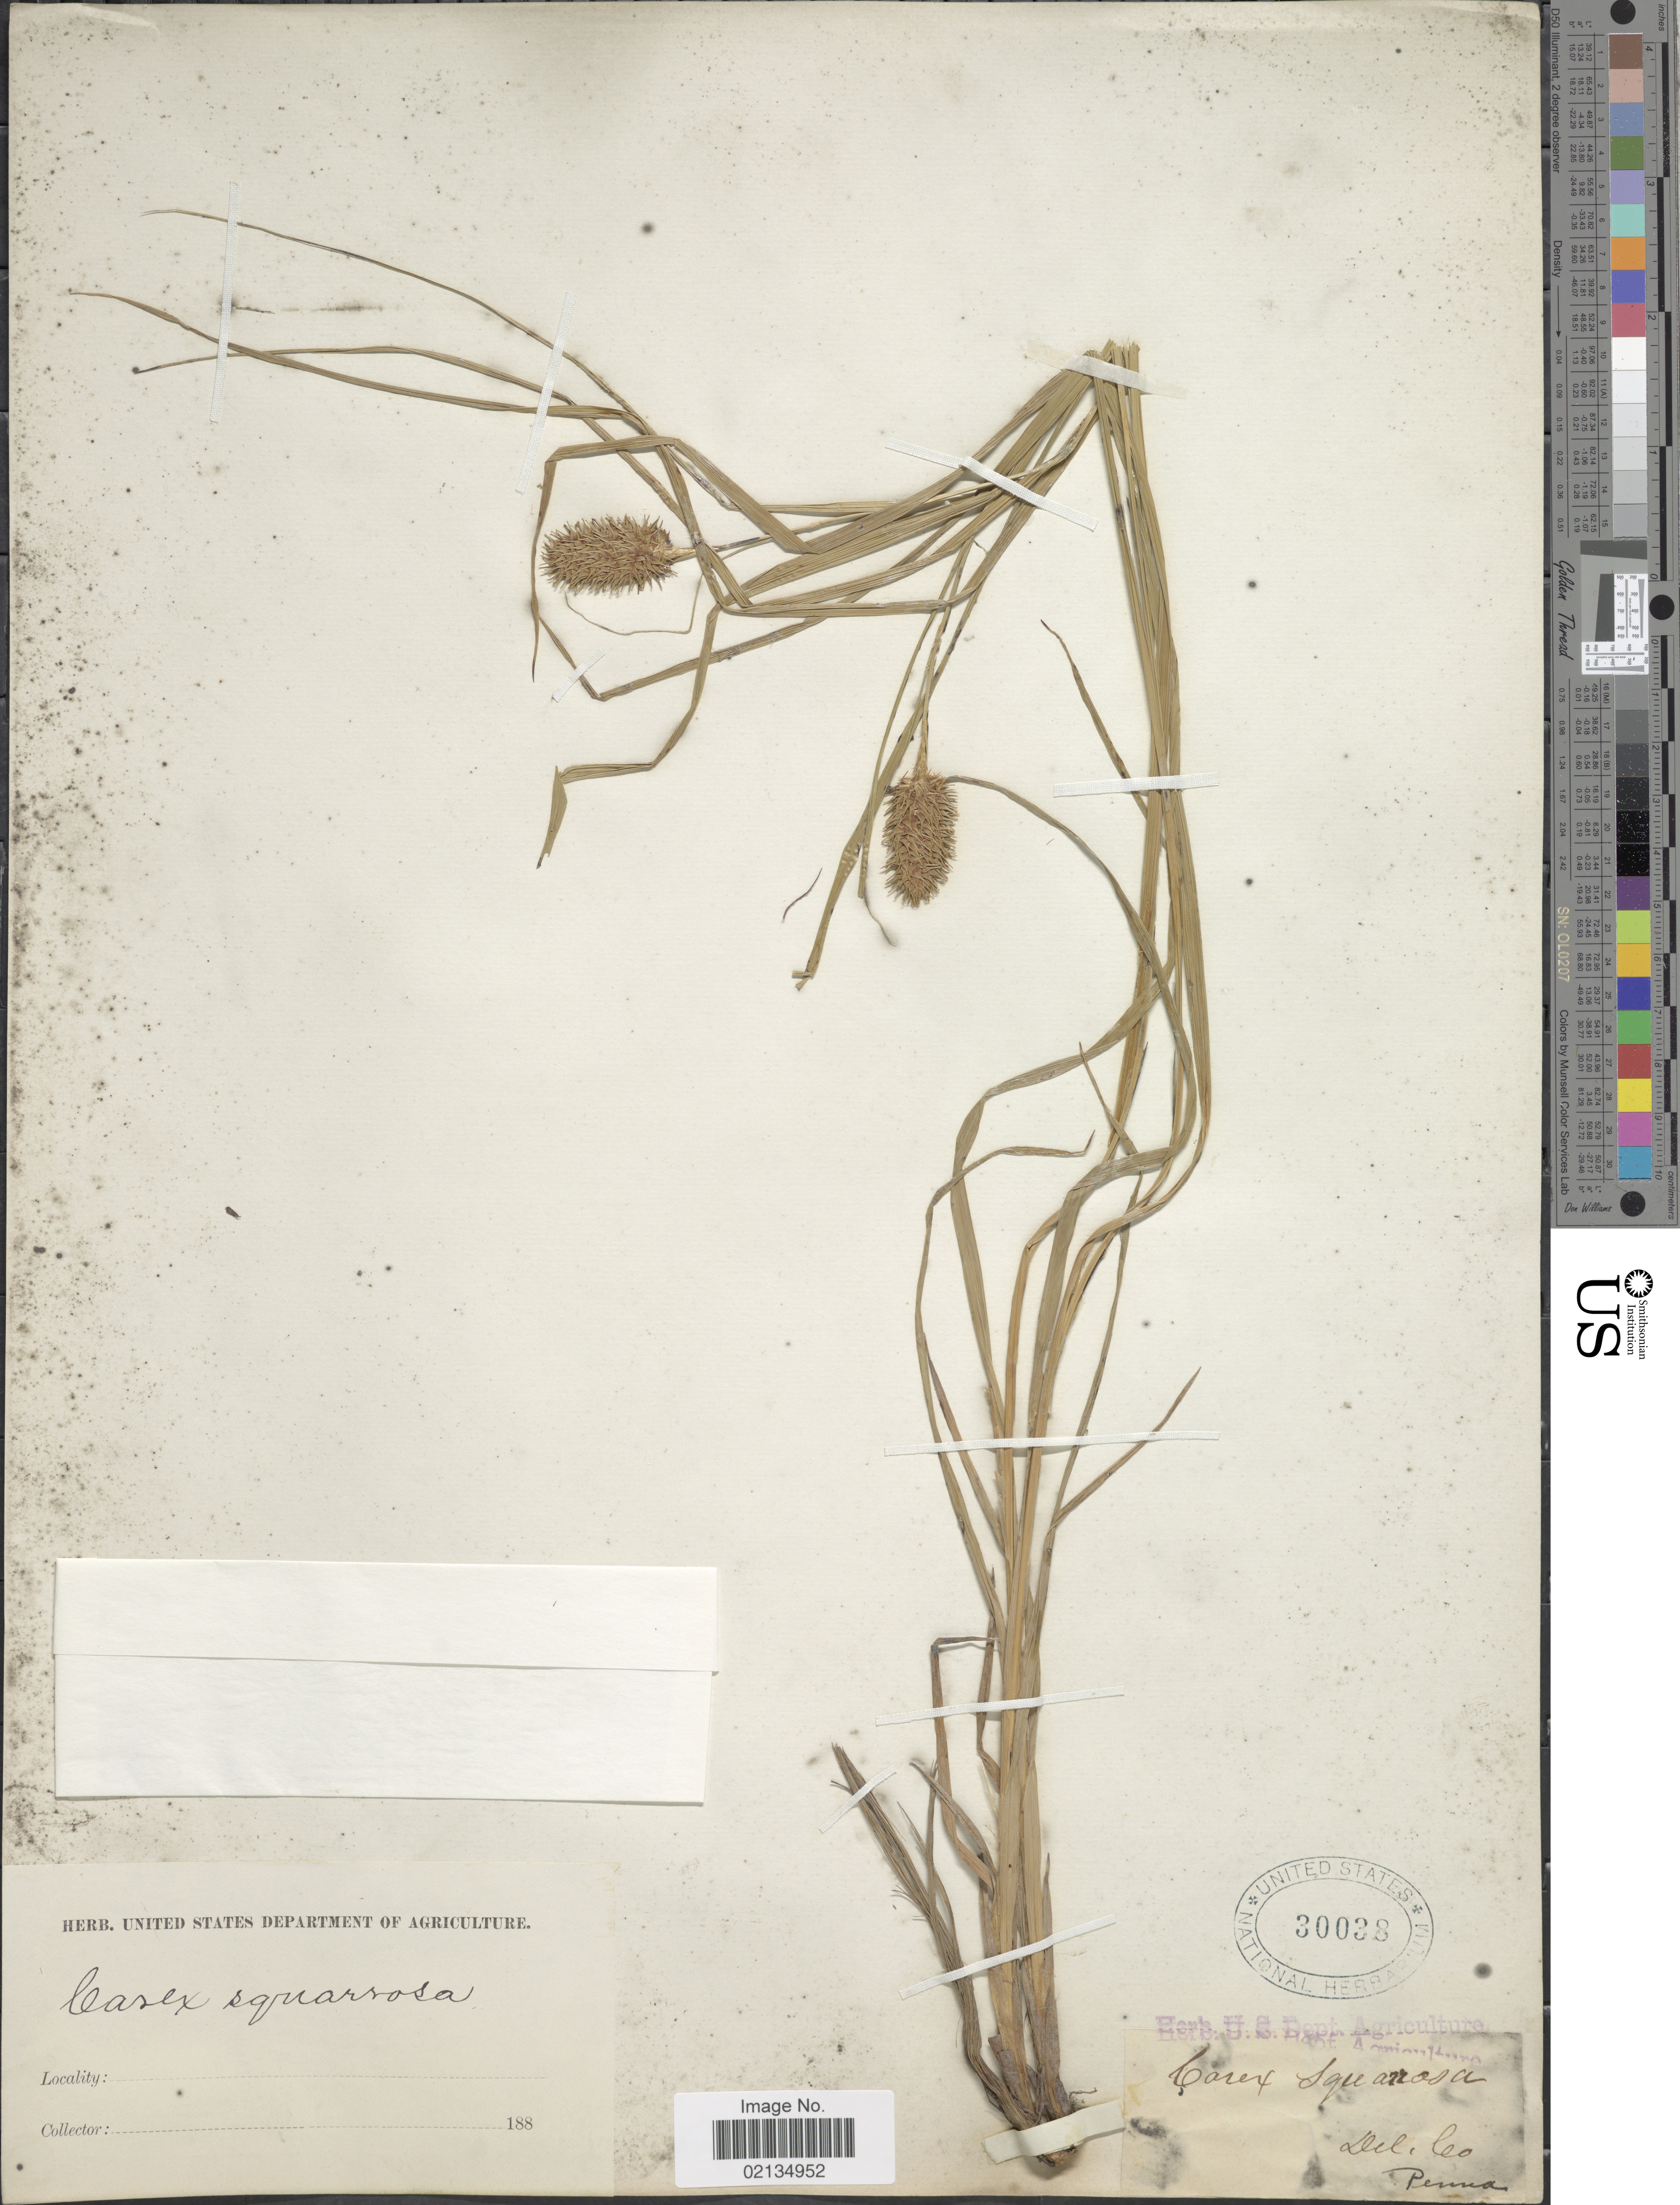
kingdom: Plantae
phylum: Tracheophyta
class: Liliopsida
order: Poales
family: Cyperaceae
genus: Carex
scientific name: Carex squarrosa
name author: L.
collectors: ex herb. U. S. Department of Agriculture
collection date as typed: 188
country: United States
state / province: Pennsylvania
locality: Del. Co. Penna.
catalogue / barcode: US 30038